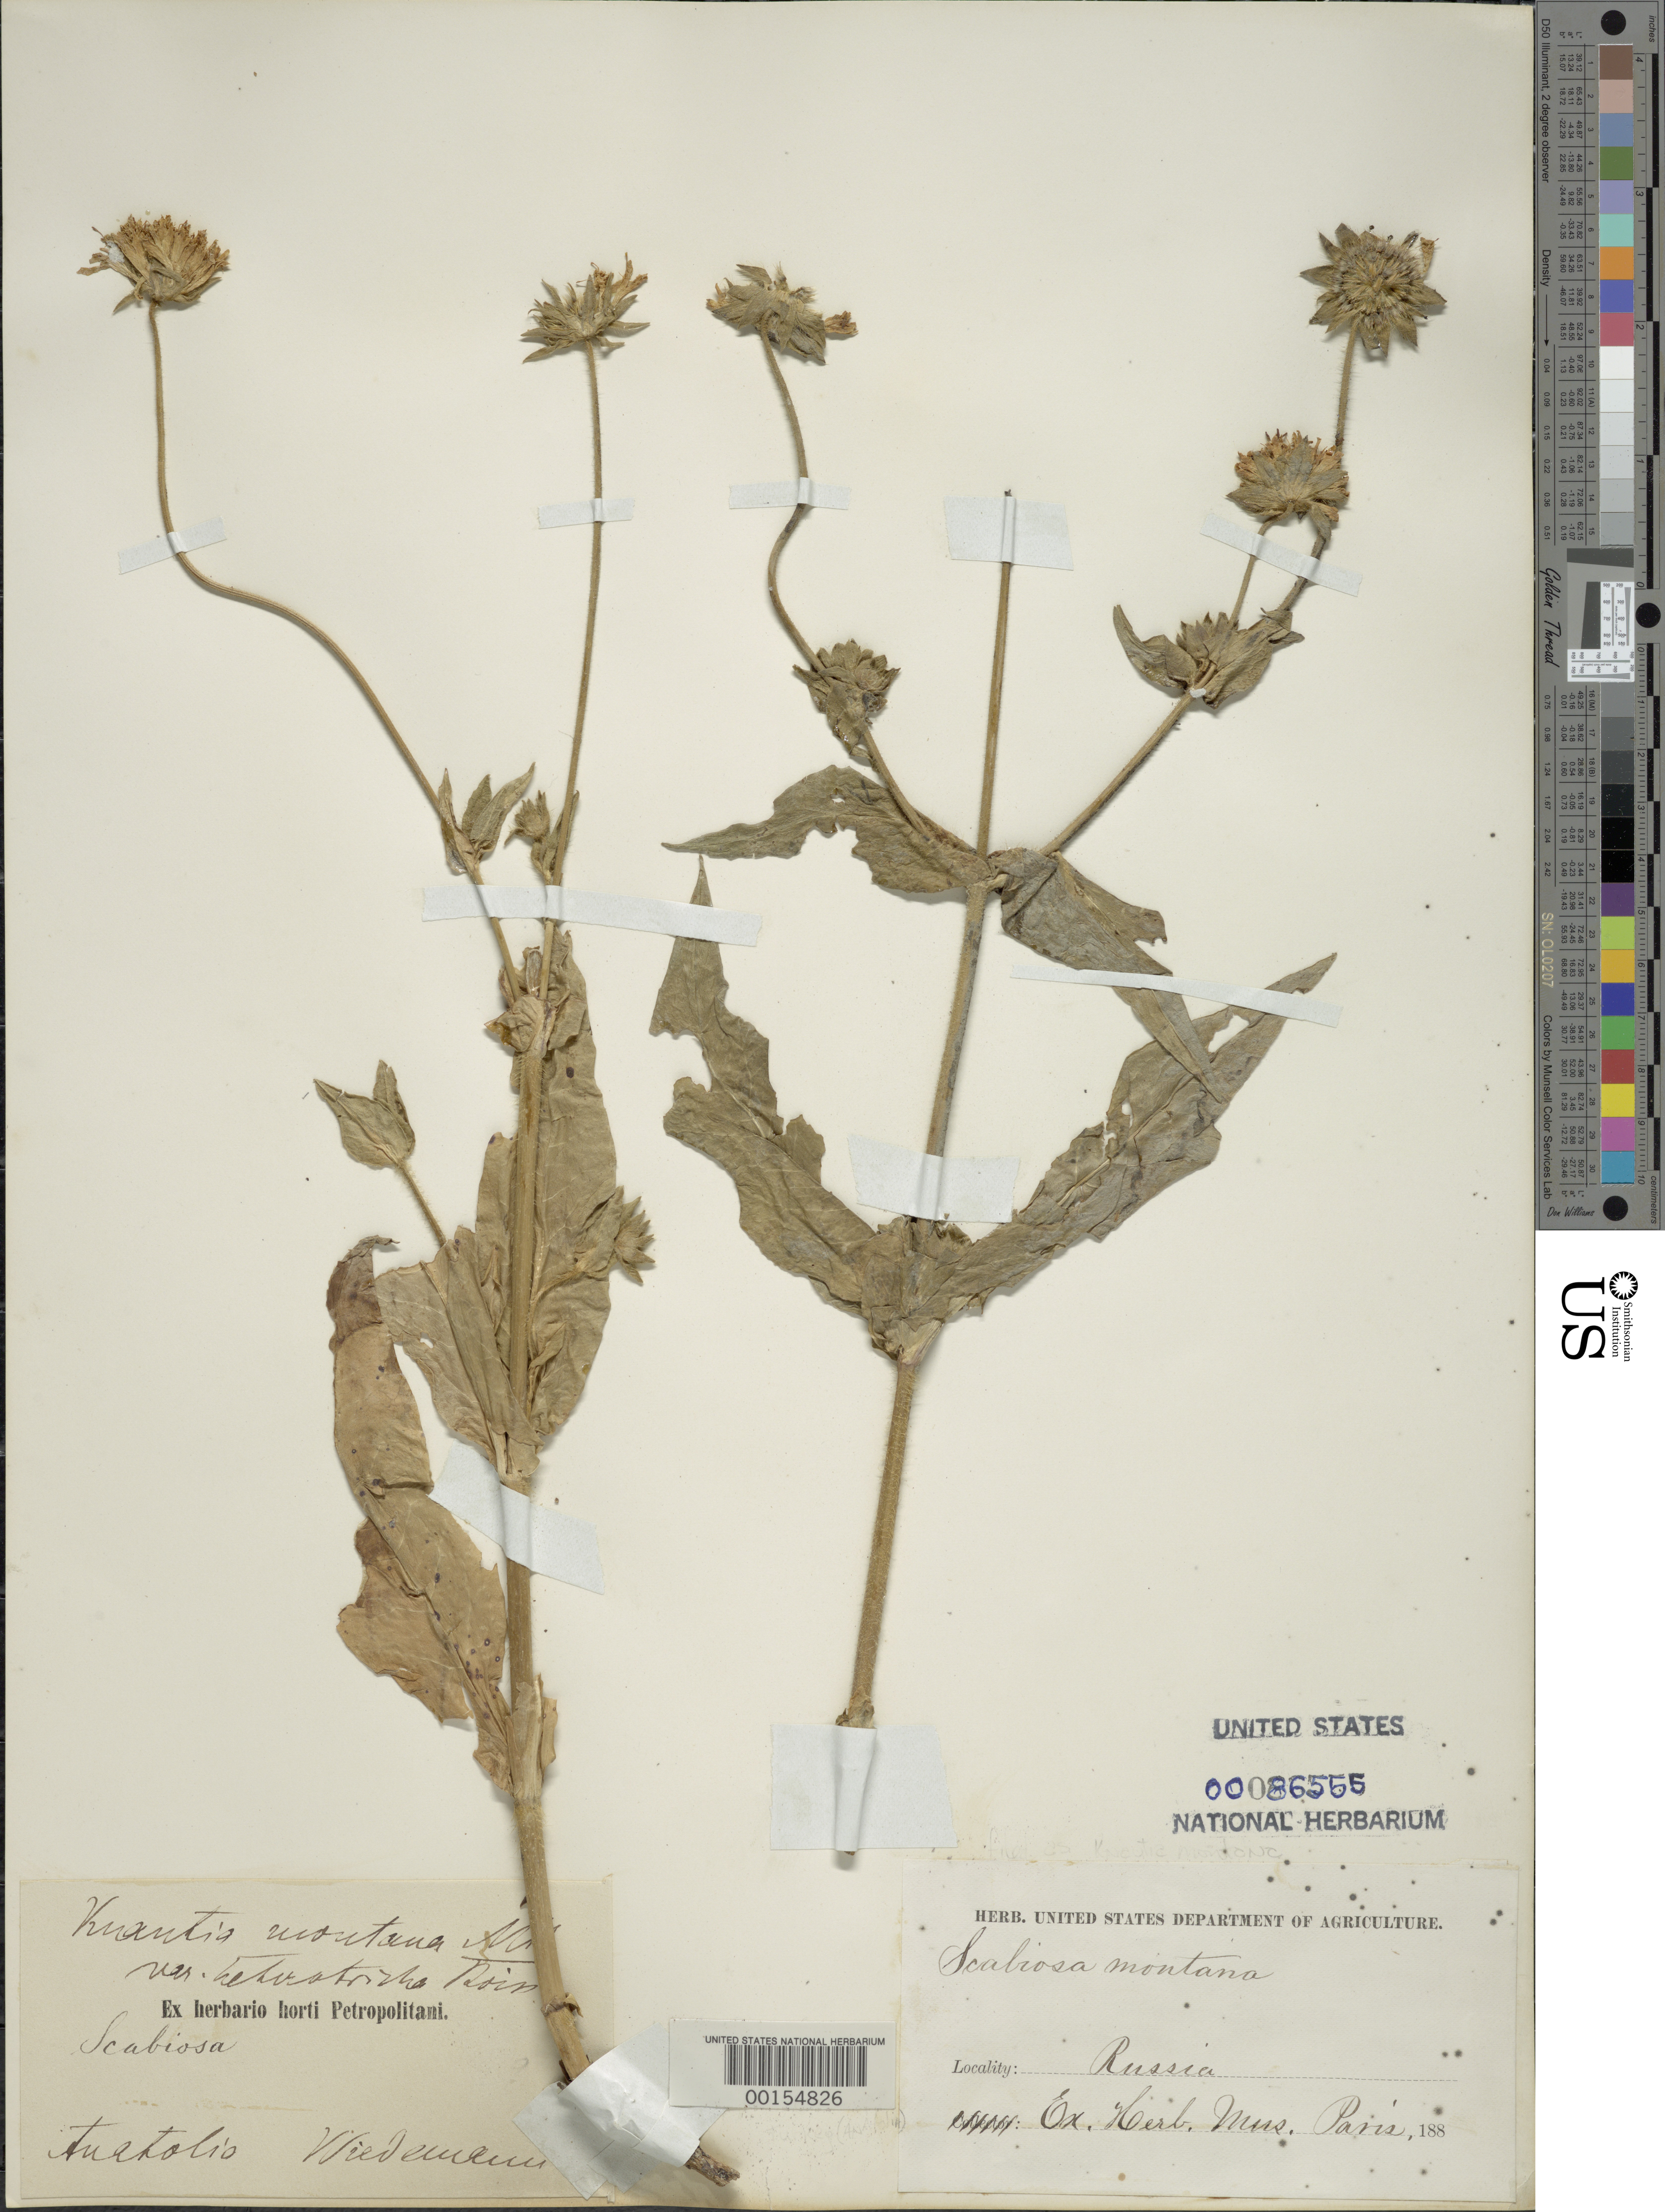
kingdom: Plantae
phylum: Tracheophyta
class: Magnoliopsida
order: Dipsacales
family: Caprifoliaceae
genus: Knautia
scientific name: Knautia heterotricha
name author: (Boiss.) K. Koch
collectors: Wiedemann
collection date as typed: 188-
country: Russian Federation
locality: Anatolia, "Russia" [probably Turkey]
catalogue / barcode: US 86555